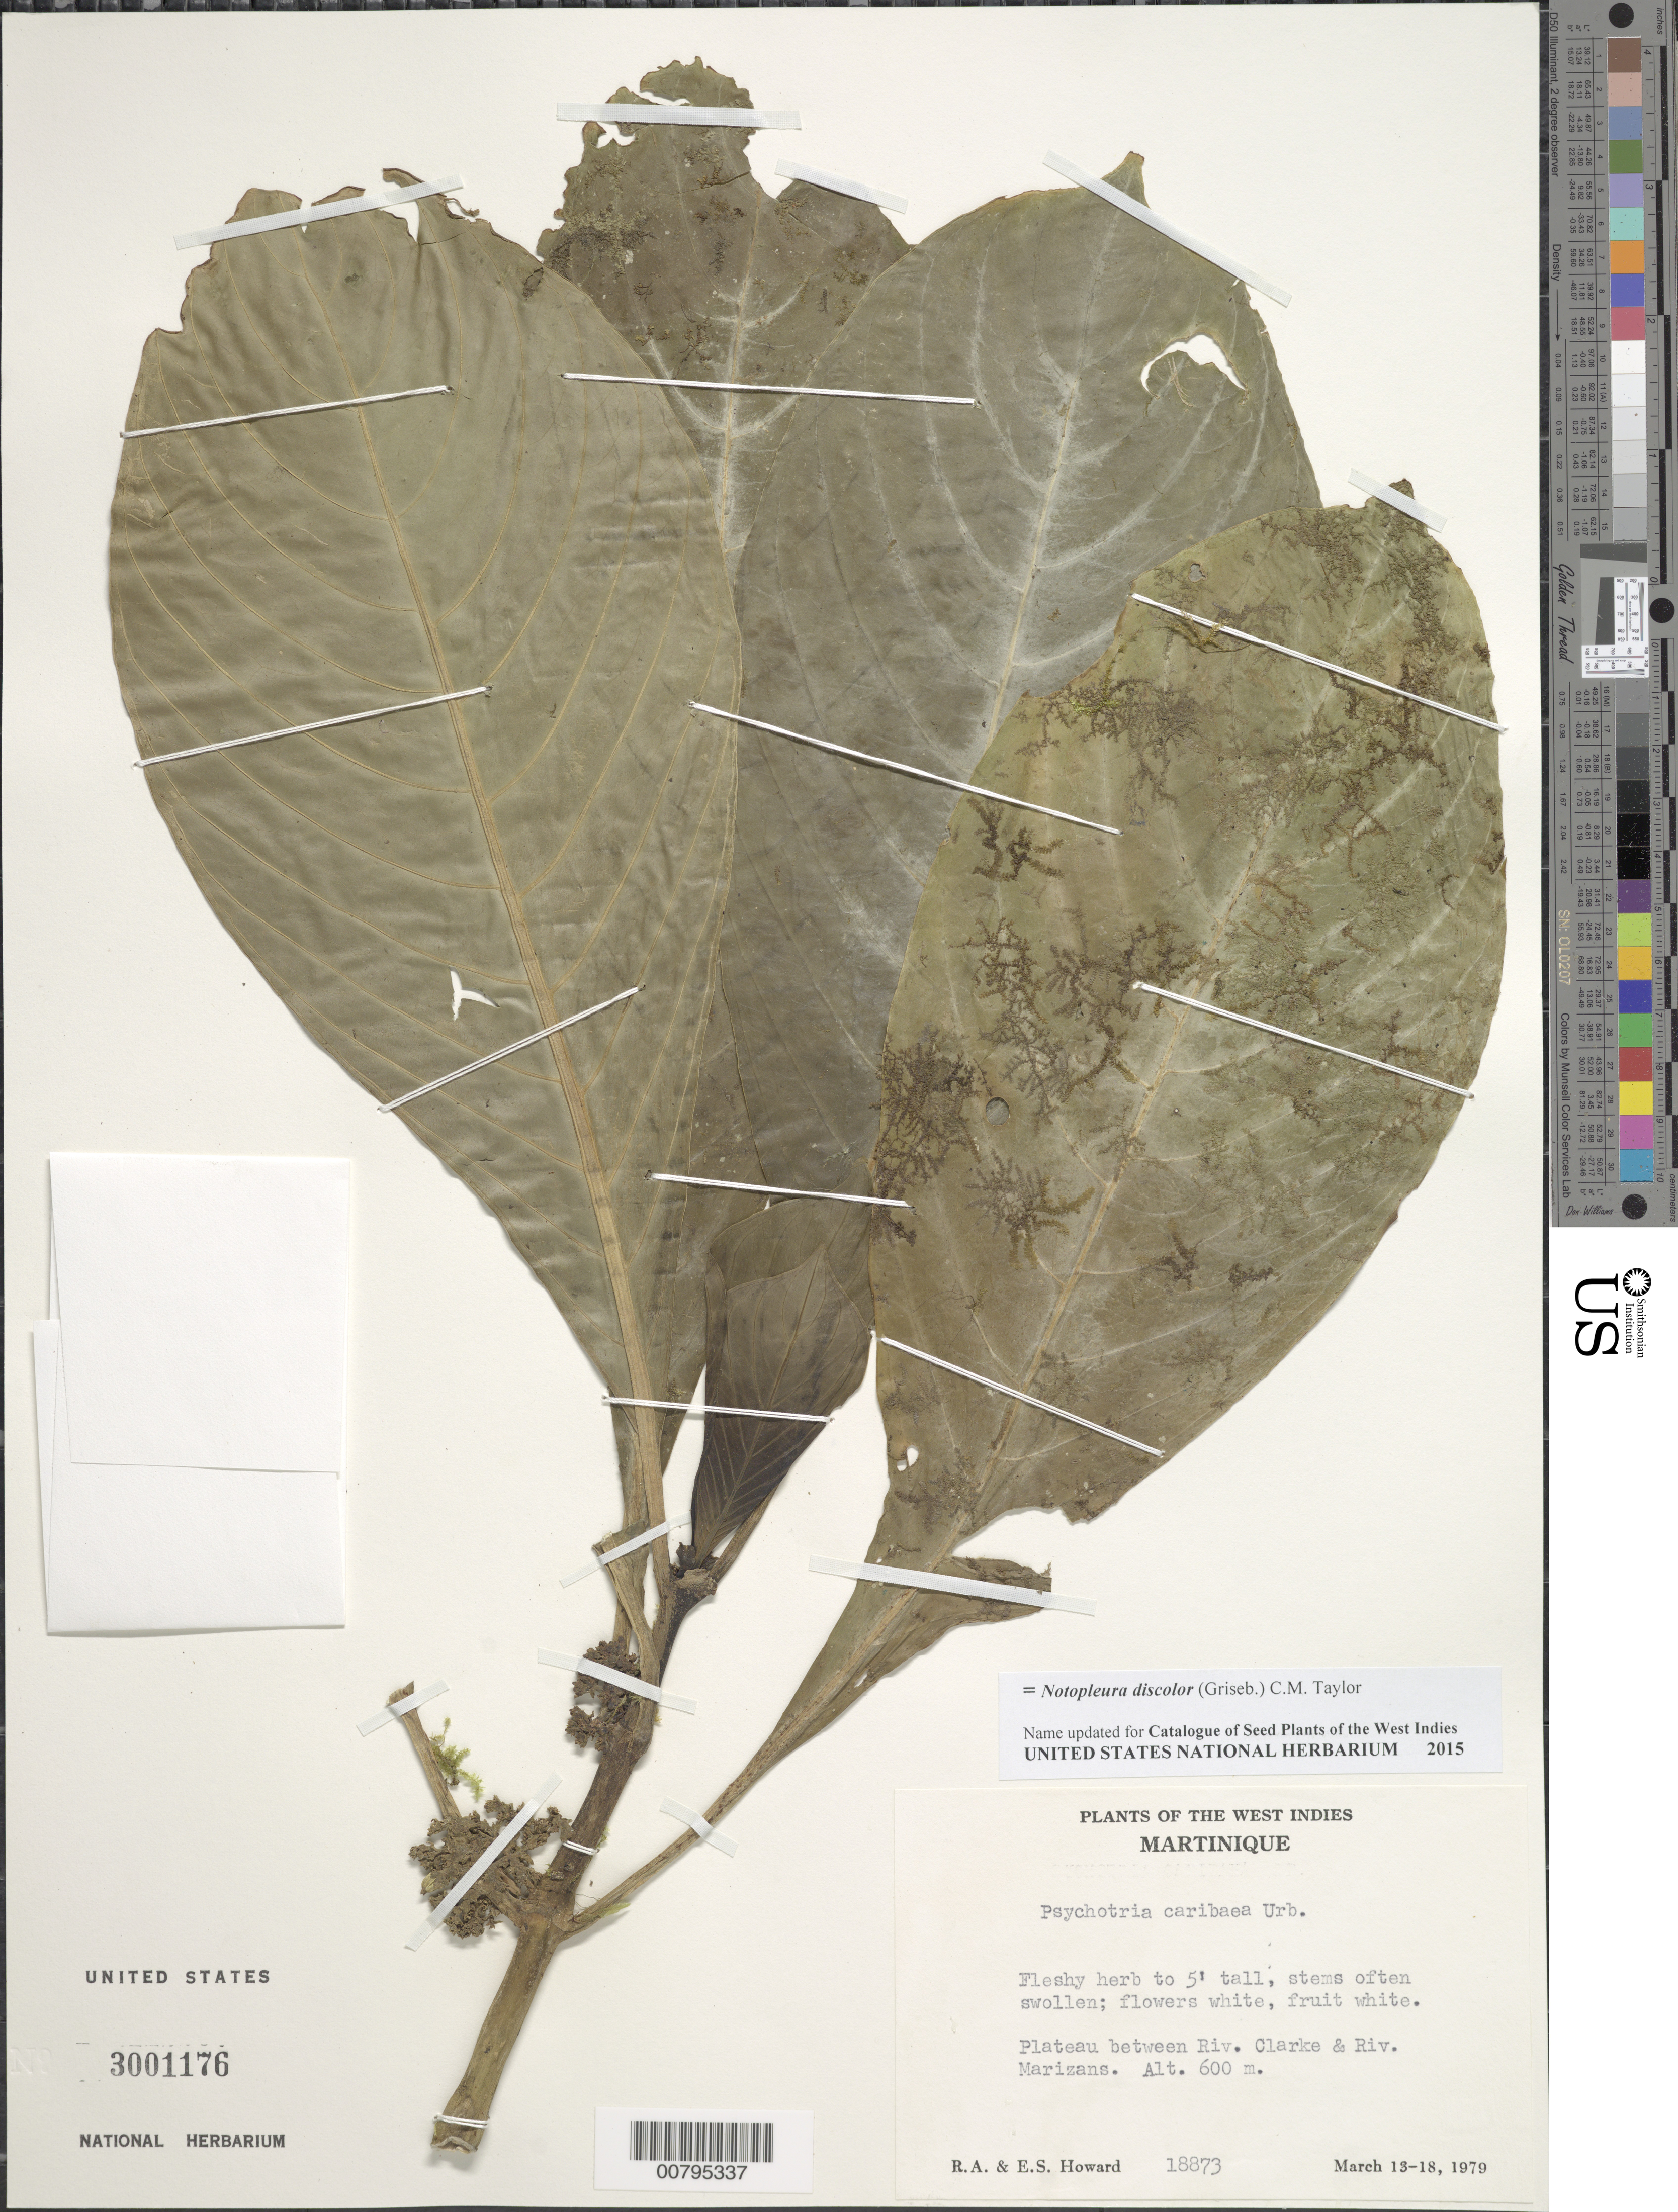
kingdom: Plantae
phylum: Tracheophyta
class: Magnoliopsida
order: Gentianales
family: Rubiaceae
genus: Notopleura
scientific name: Notopleura discolor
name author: (Griseb.) C.M. Taylor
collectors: R. A. Howard & E. S. Howard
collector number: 18873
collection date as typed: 13 Mar 1979 to 18 Mar 1979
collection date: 1979-03-13/1979-03-18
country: Martinique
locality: Plateau between Riv. Clarke and Riv. Marizans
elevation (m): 600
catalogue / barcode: US 3001176